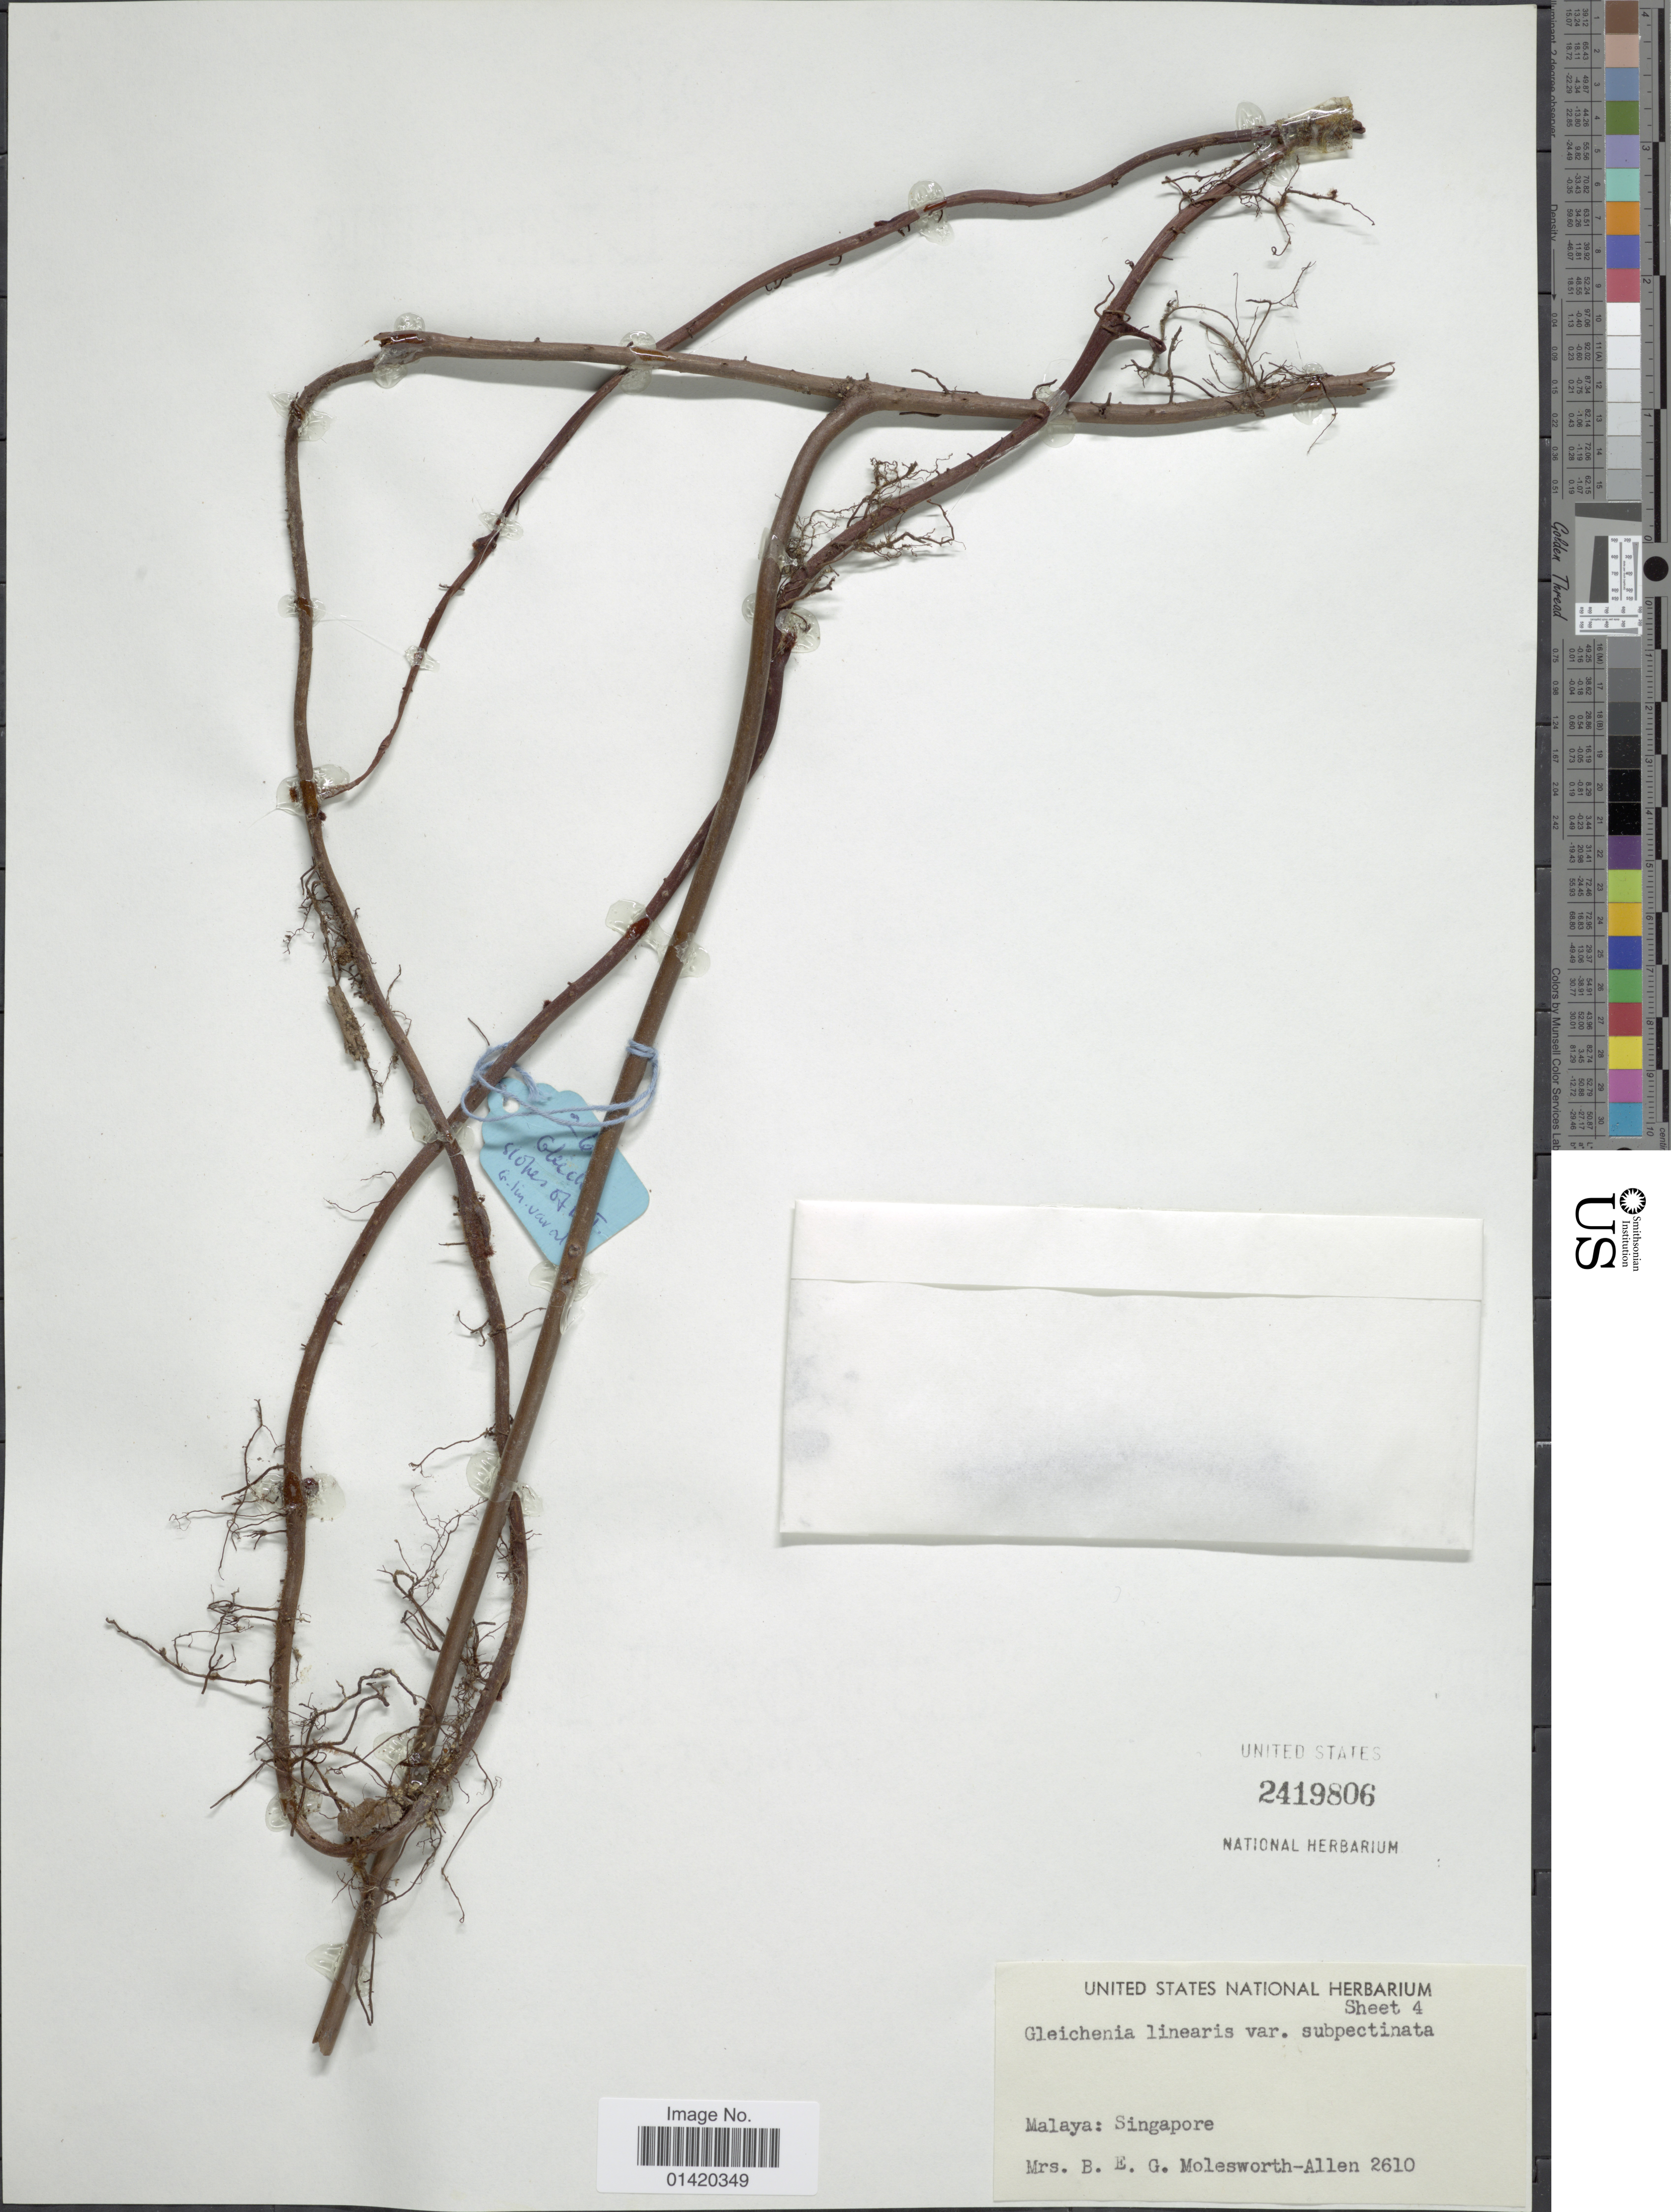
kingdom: Plantae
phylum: Tracheophyta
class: Polypodiopsida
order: Gleicheniales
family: Gleicheniaceae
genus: Dicranopteris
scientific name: Dicranopteris linearis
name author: (Burm. f.) Underw.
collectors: Mrs. B. E. G. Molesworth-Allen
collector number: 2610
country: Singapore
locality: Malaya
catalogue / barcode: US 2419806